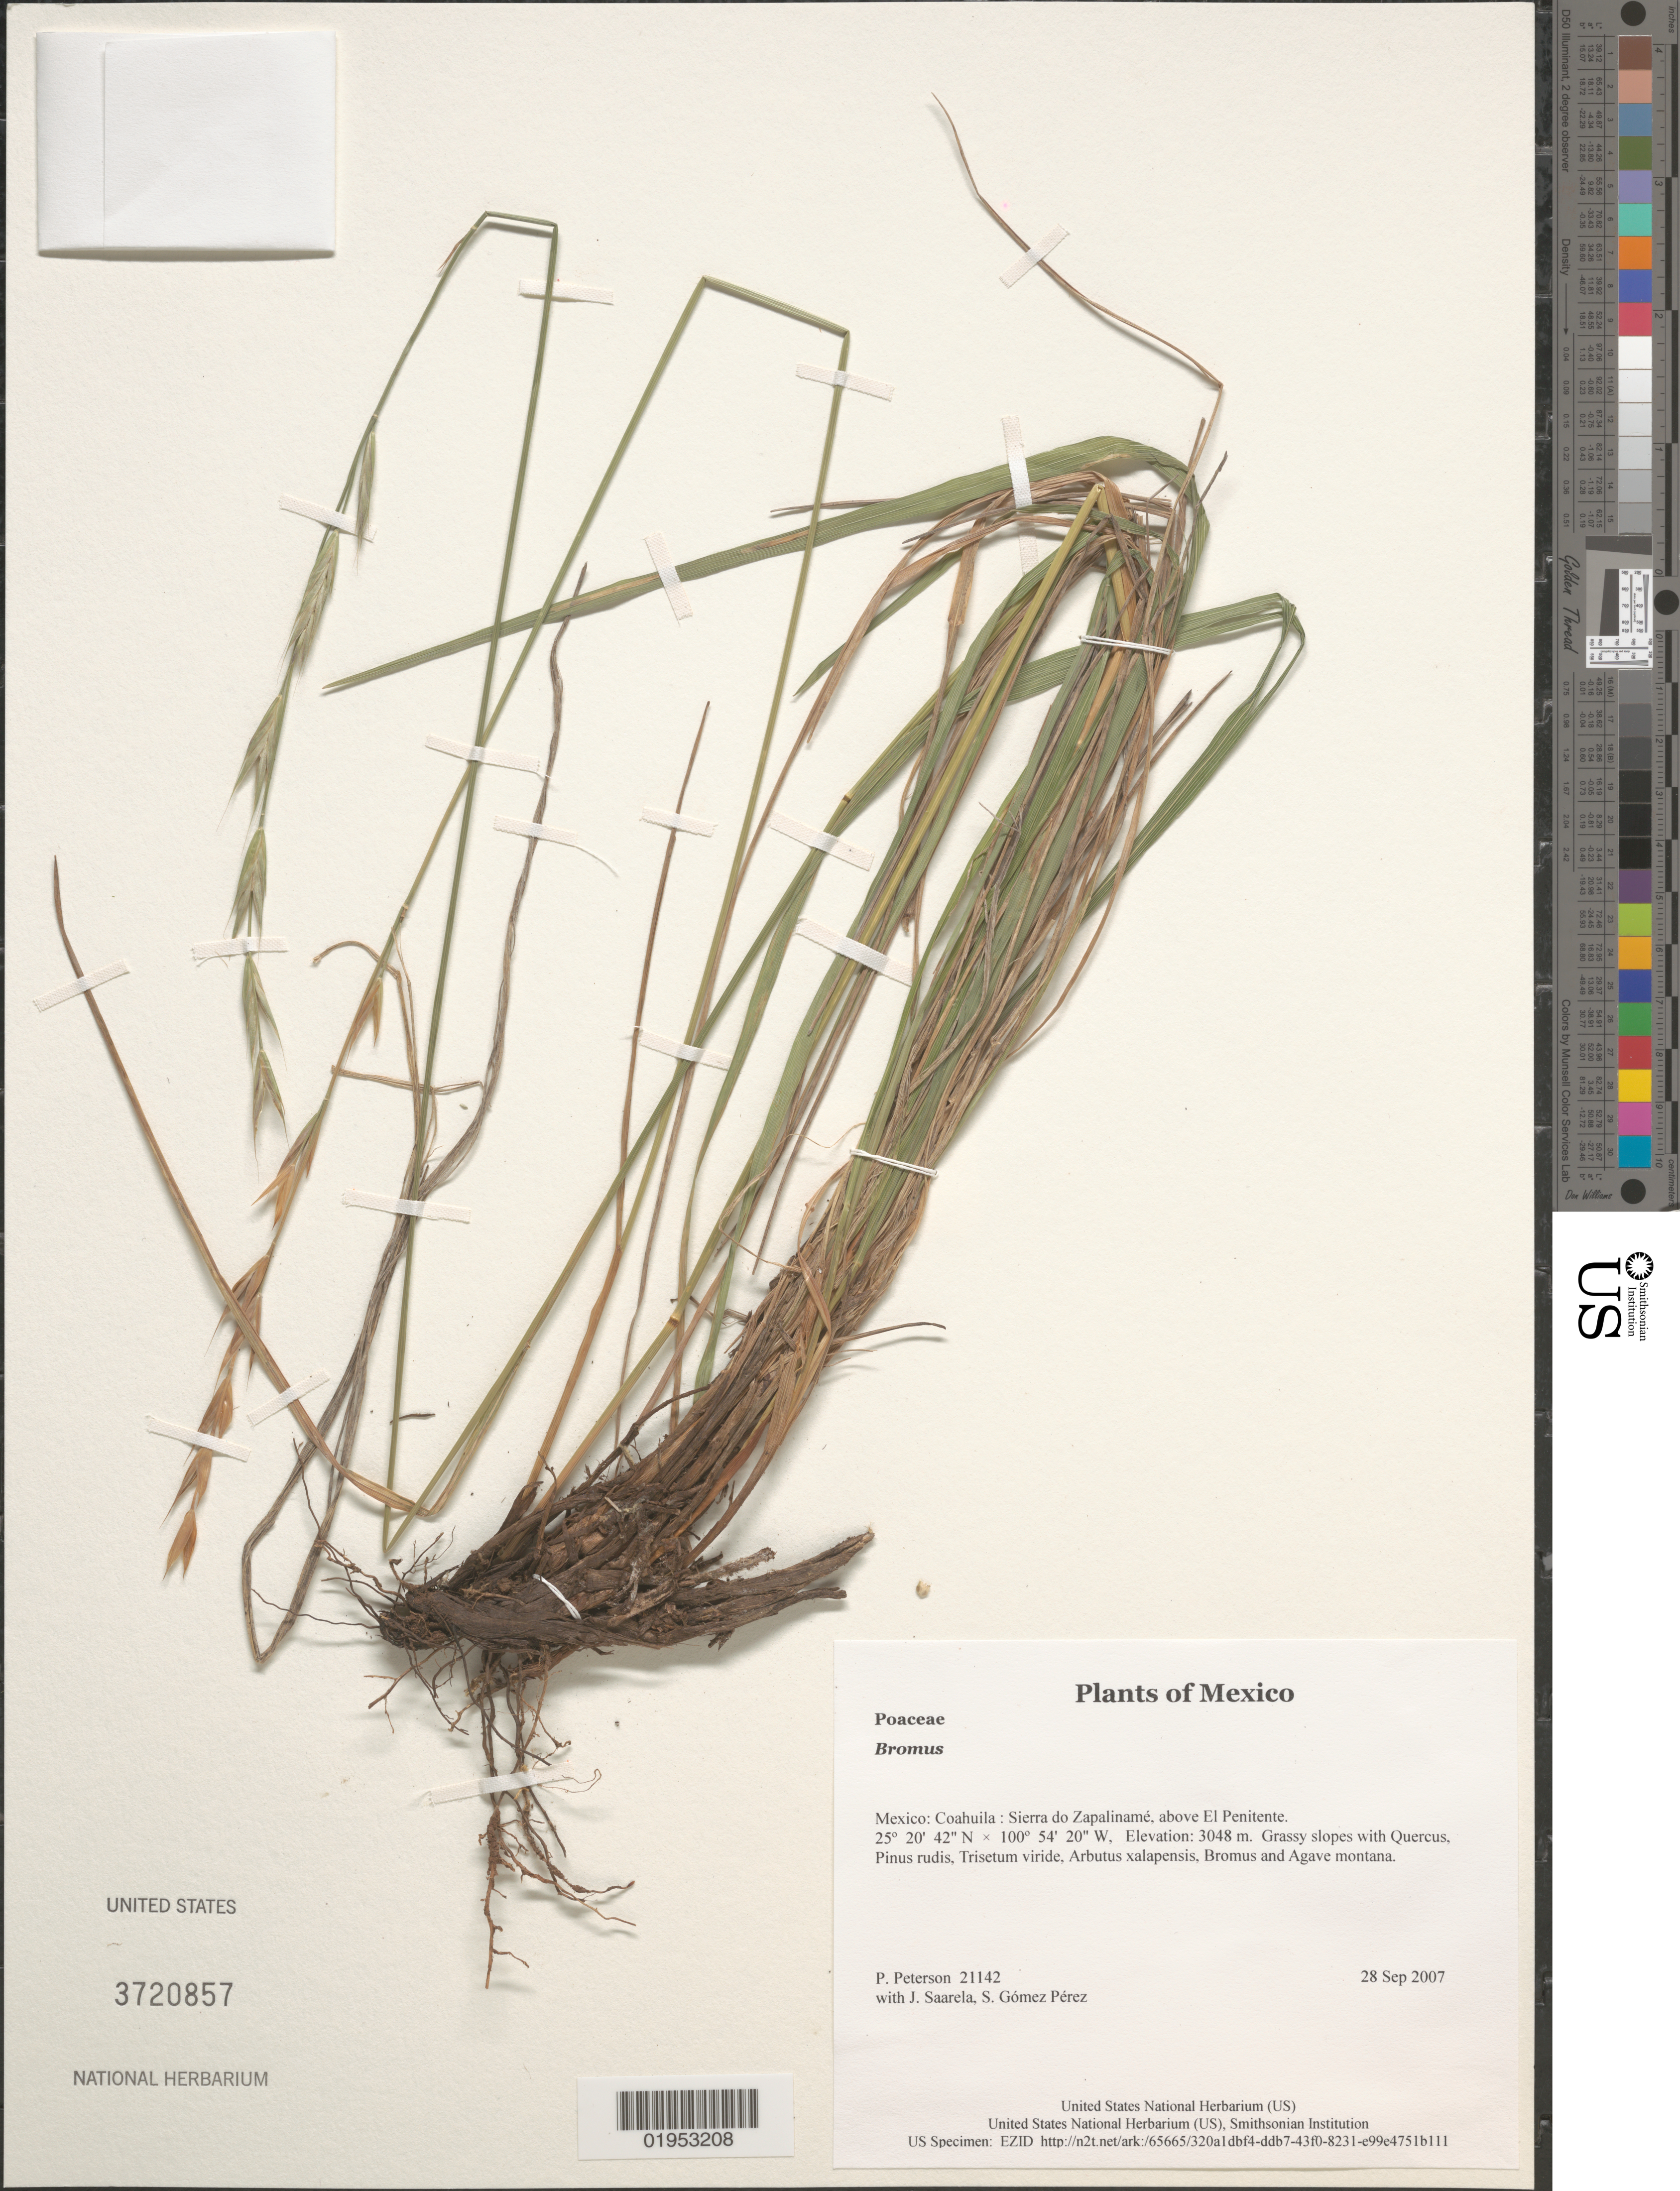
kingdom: Plantae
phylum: Tracheophyta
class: Liliopsida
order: Poales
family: Poaceae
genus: Bromus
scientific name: Bromus sp.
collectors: P. M. Peterson, J. Saarela & S. Gómez Pérez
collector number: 21142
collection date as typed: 28 Sep 2007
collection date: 2007-09-28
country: Mexico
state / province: Coahuila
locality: Sierra do Zapalinamé, above El Penitente.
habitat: Grassy slopes with Quercus, Pinus rudis, Trisetum viride, Arbutus xalapensis, Bromus and Agave montana.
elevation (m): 3048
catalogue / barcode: US 3720857